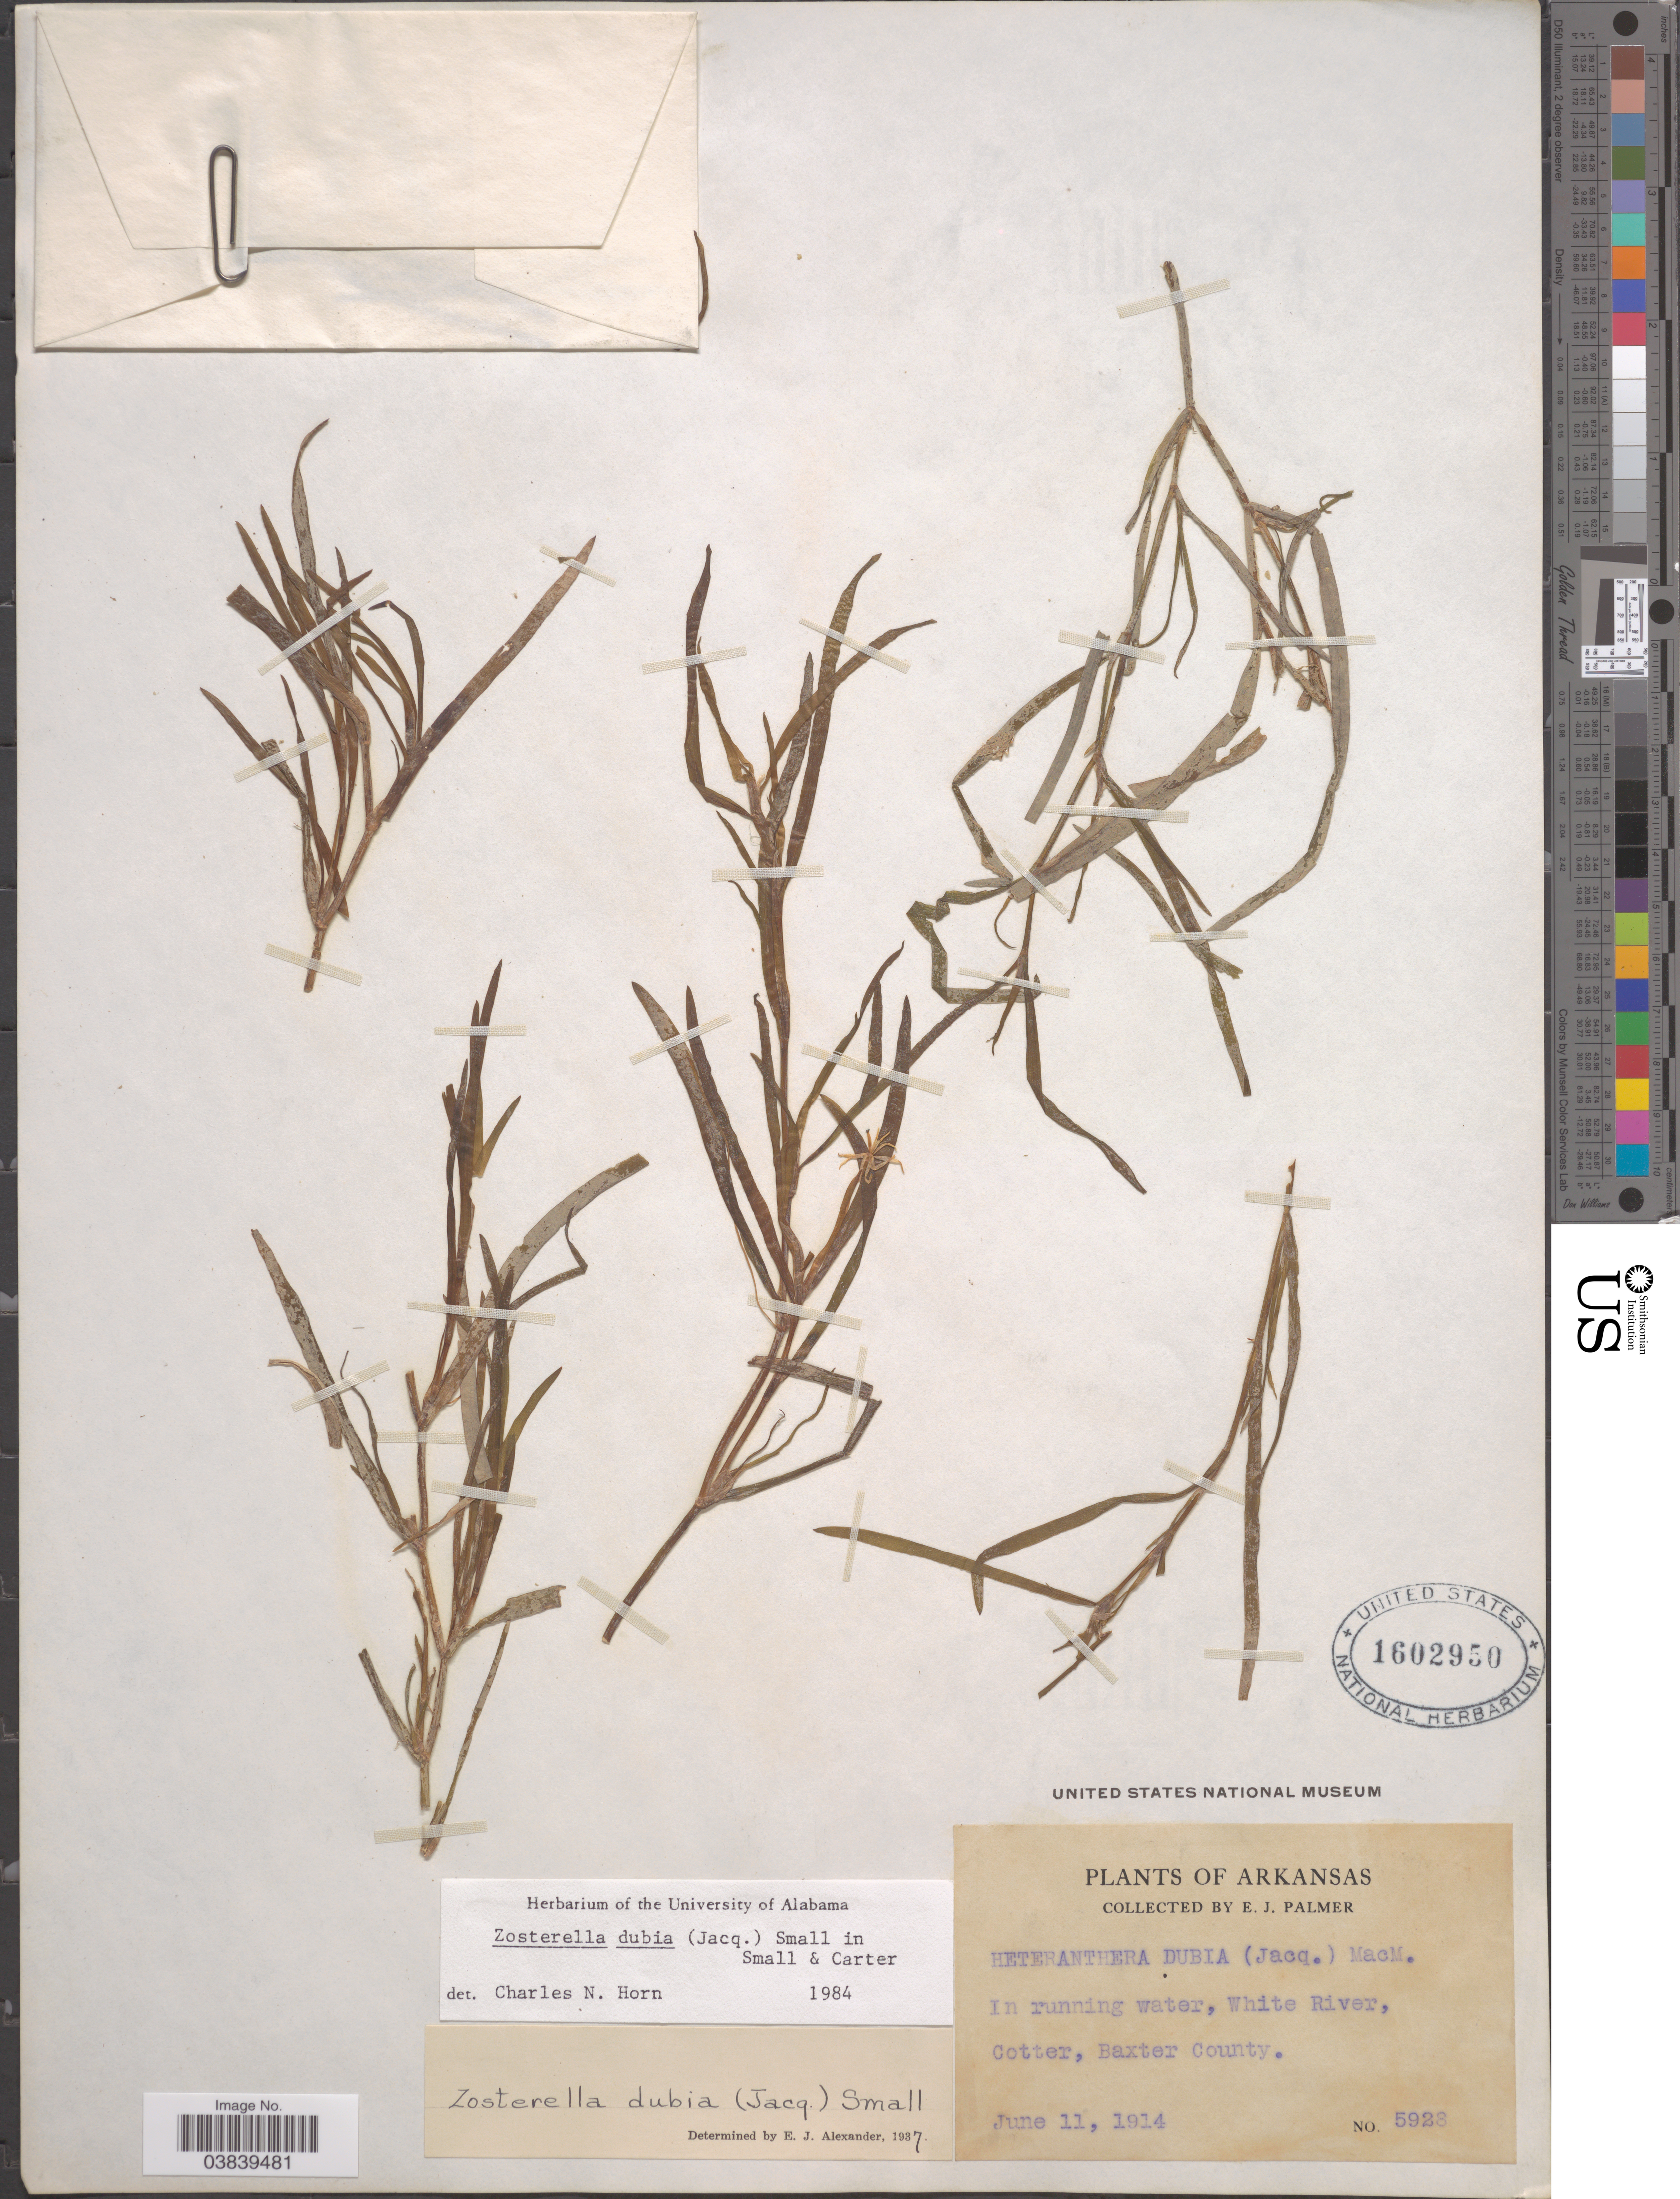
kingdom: Plantae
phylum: Tracheophyta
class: Liliopsida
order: Commelinales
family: Pontederiaceae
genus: Heteranthera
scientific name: Heteranthera dubia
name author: (Jacq.) MacMill.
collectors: E. J. Palmer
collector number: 5928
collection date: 1914-06-11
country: United States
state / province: Arkansas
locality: White River, Cotter, Baxter County.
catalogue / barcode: US 1602950